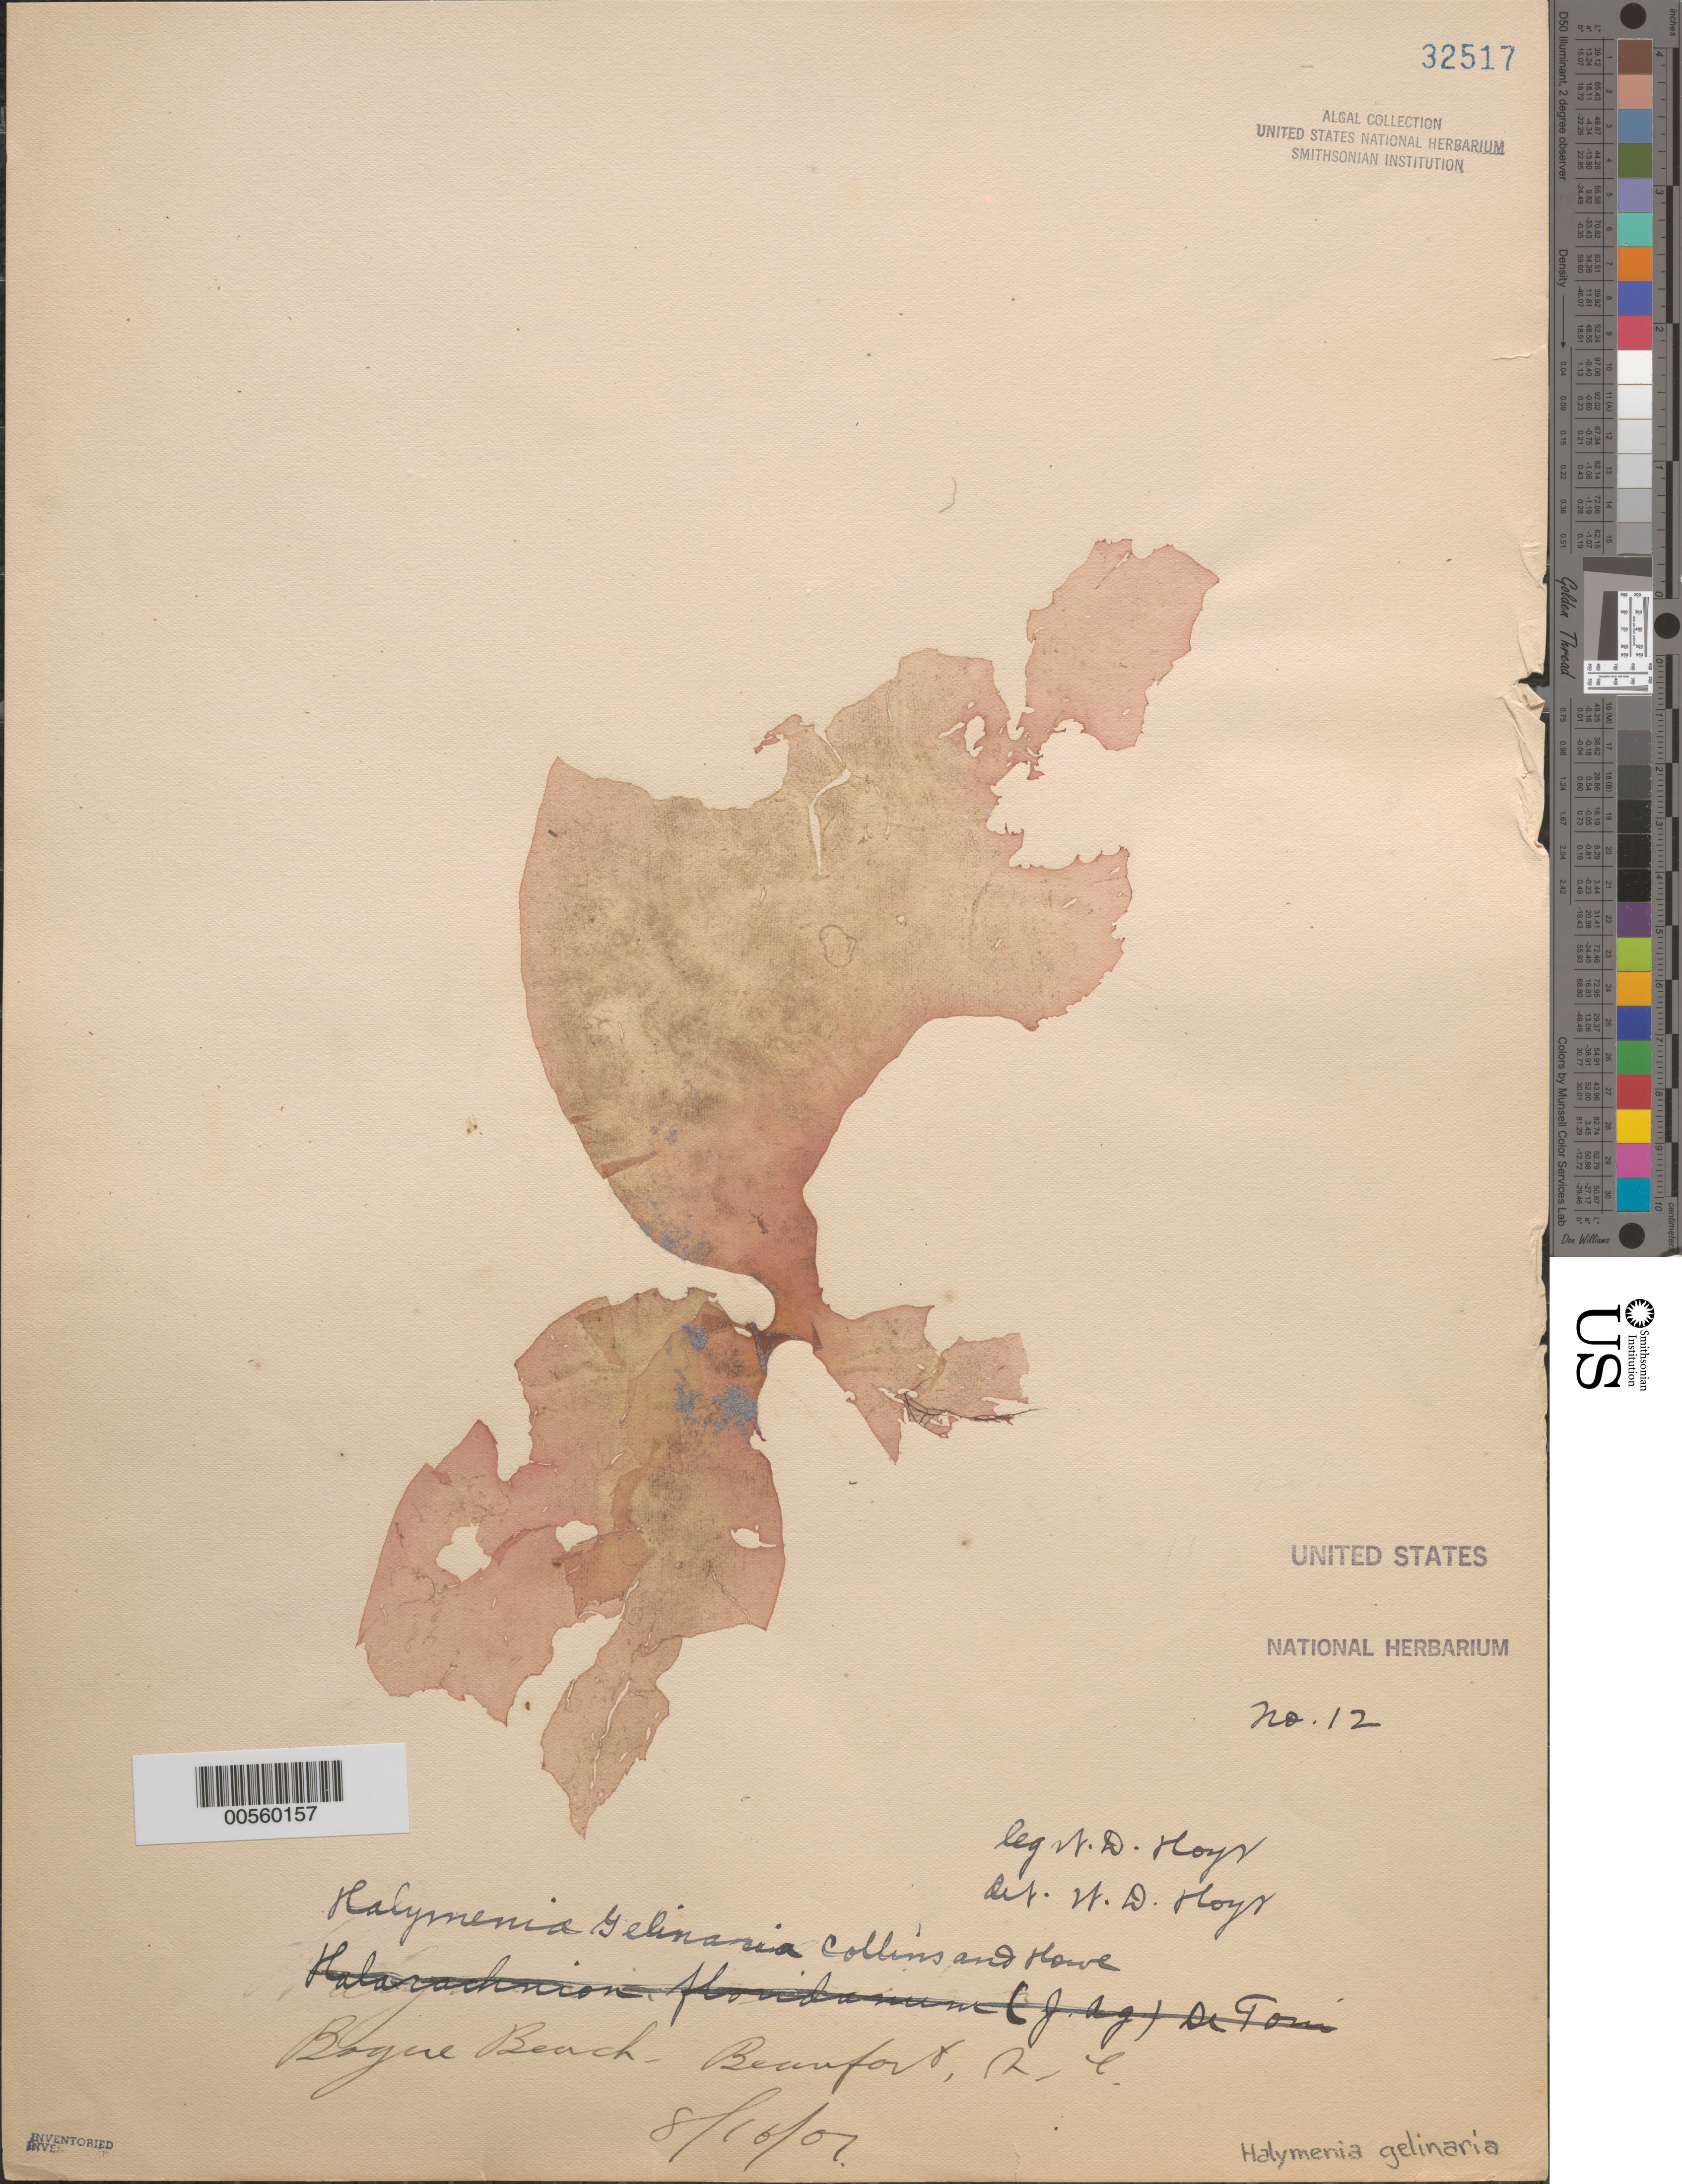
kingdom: Plantae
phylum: Rhodophyta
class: Florideophyceae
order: Halymeniales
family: Halymeniaceae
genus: Halymenia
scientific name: Halymenia floridana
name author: J. Agardh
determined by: Algae name updating Project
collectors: W. D. Hoyt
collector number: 12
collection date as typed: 16 Aug 1907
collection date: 1907-08-16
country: United States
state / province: North Carolina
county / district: Carteret County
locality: Beaufort, Bogue Beach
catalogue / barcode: US 32517